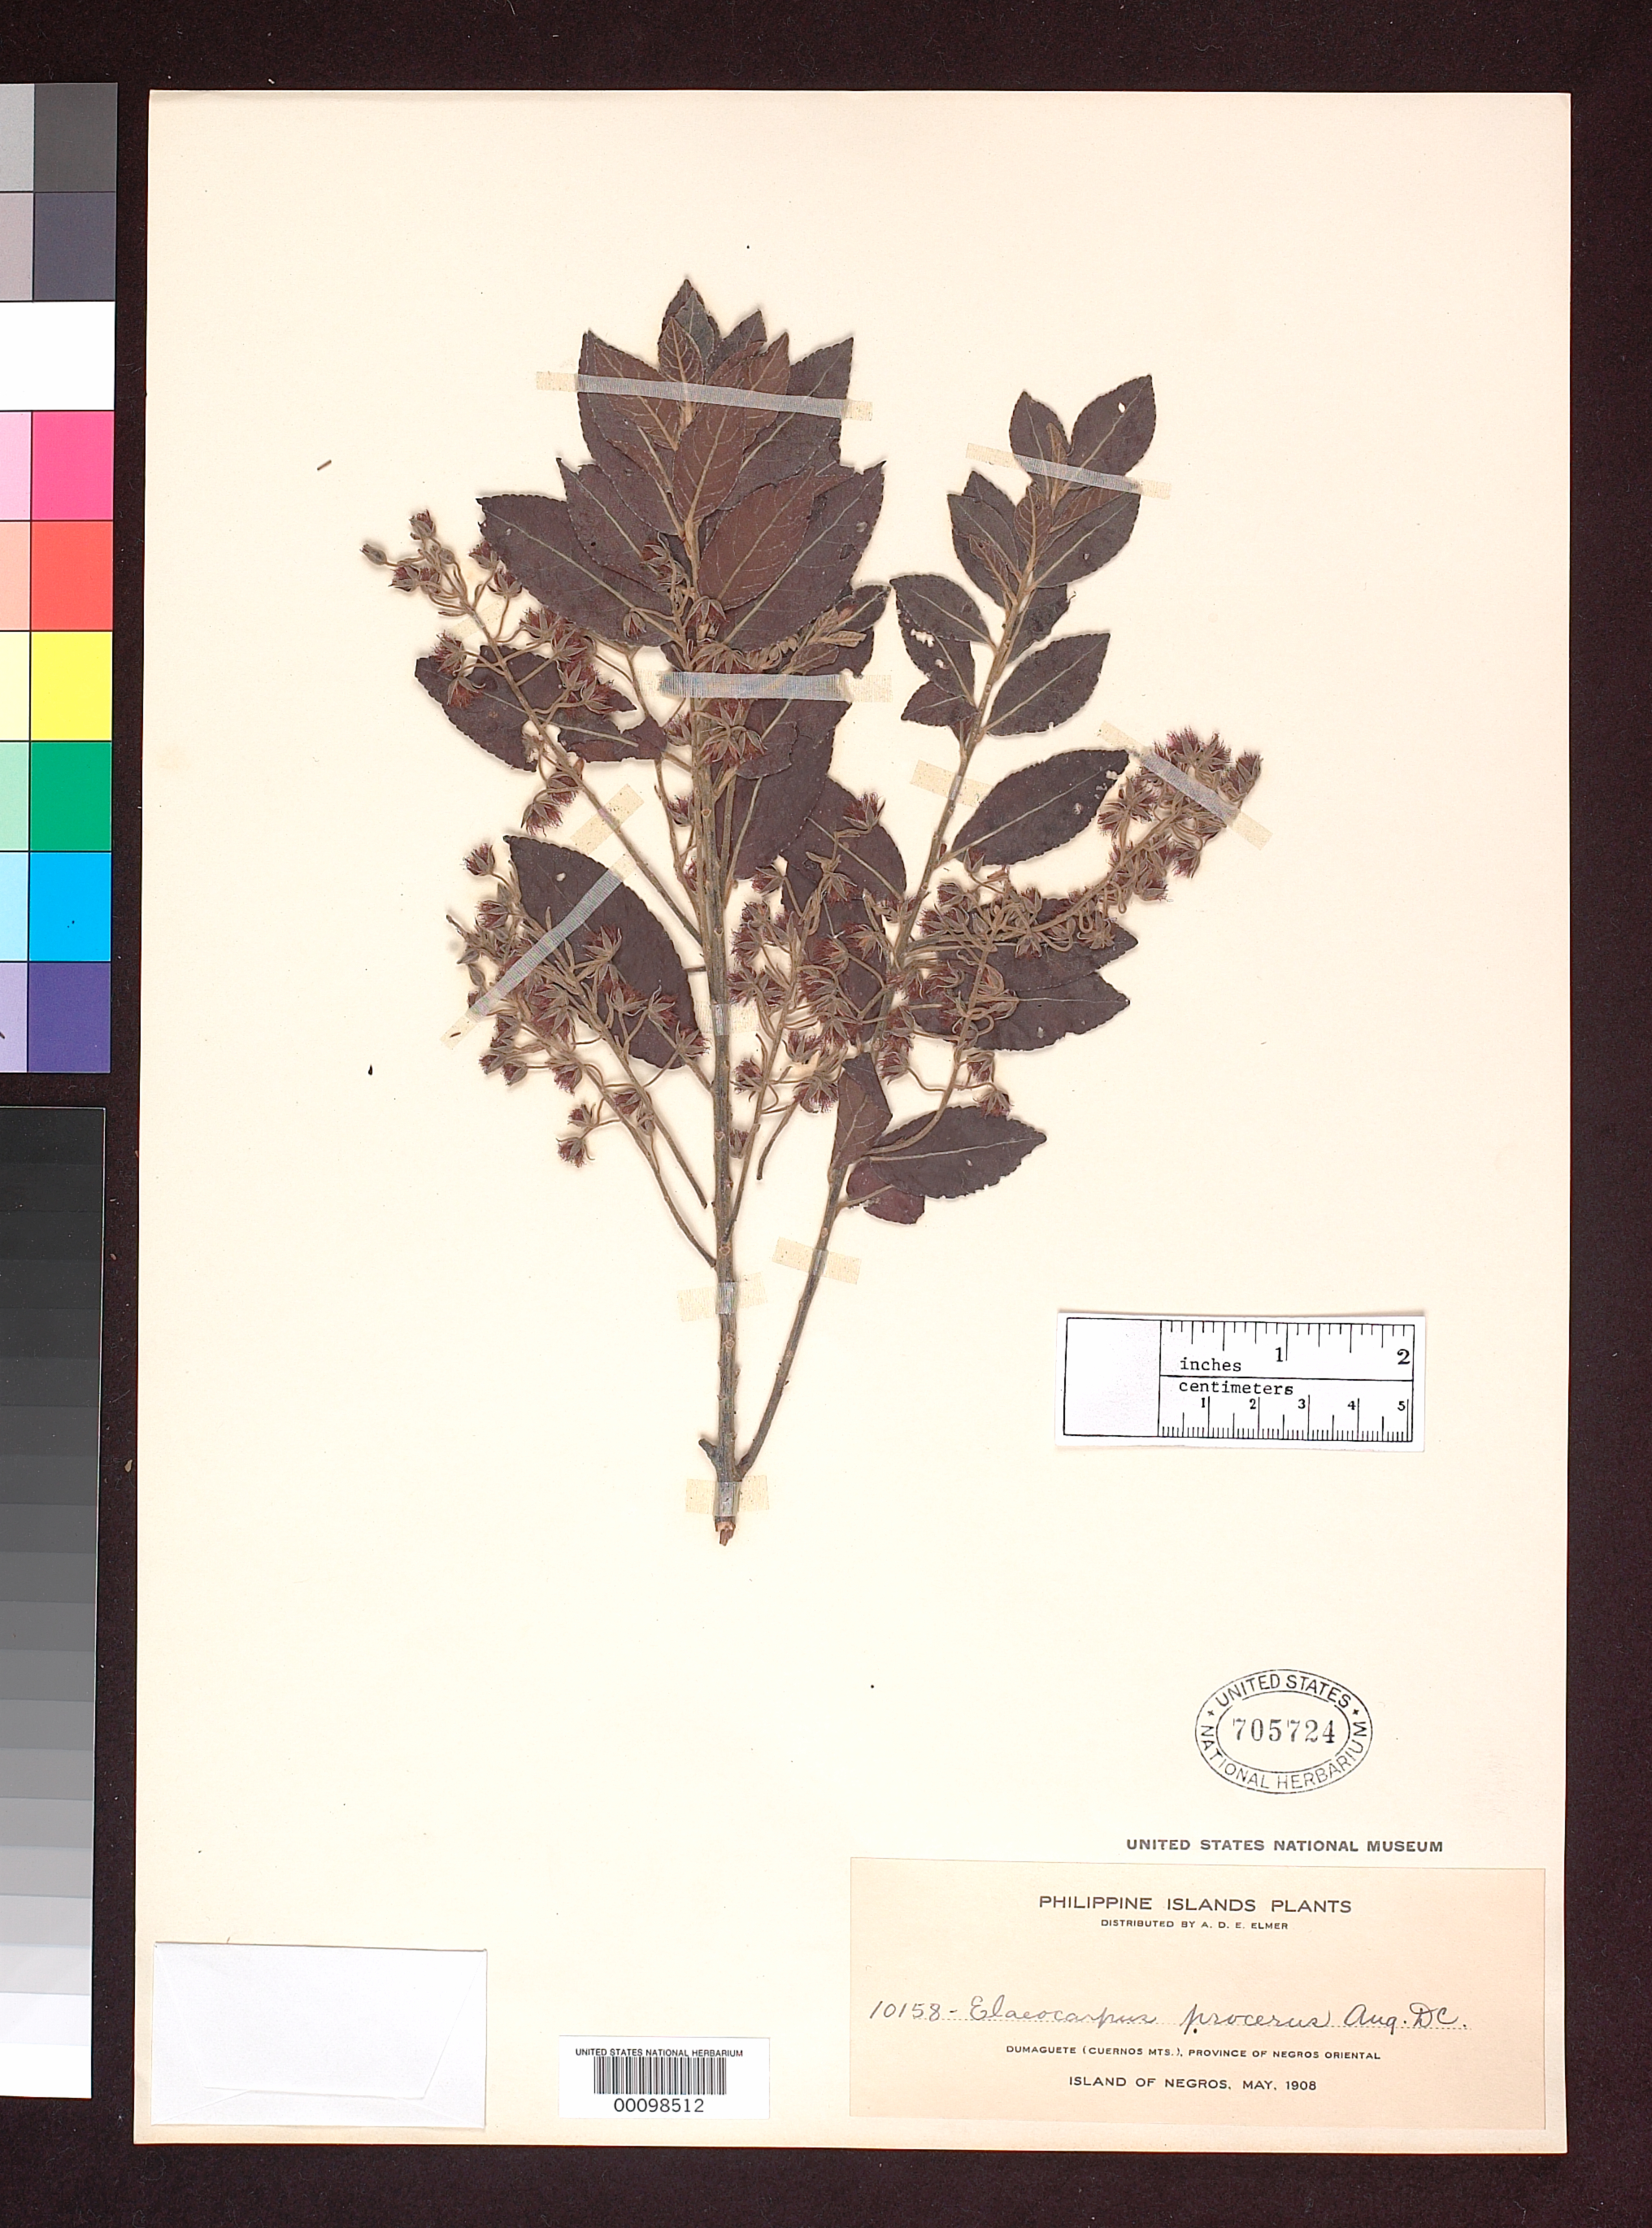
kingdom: Plantae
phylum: Tracheophyta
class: Magnoliopsida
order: Oxalidales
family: Elaeocarpaceae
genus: Elaeocarpus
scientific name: Elaeocarpus procerus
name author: A. DC. in Elmer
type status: Isotype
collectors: A. D. E. Elmer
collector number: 10158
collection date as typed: May 1908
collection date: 1908-05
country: Philippines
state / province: Central Visayas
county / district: Negros Oriental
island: Negros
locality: Dumaguete (Cuernos Mts.).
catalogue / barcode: US 705724